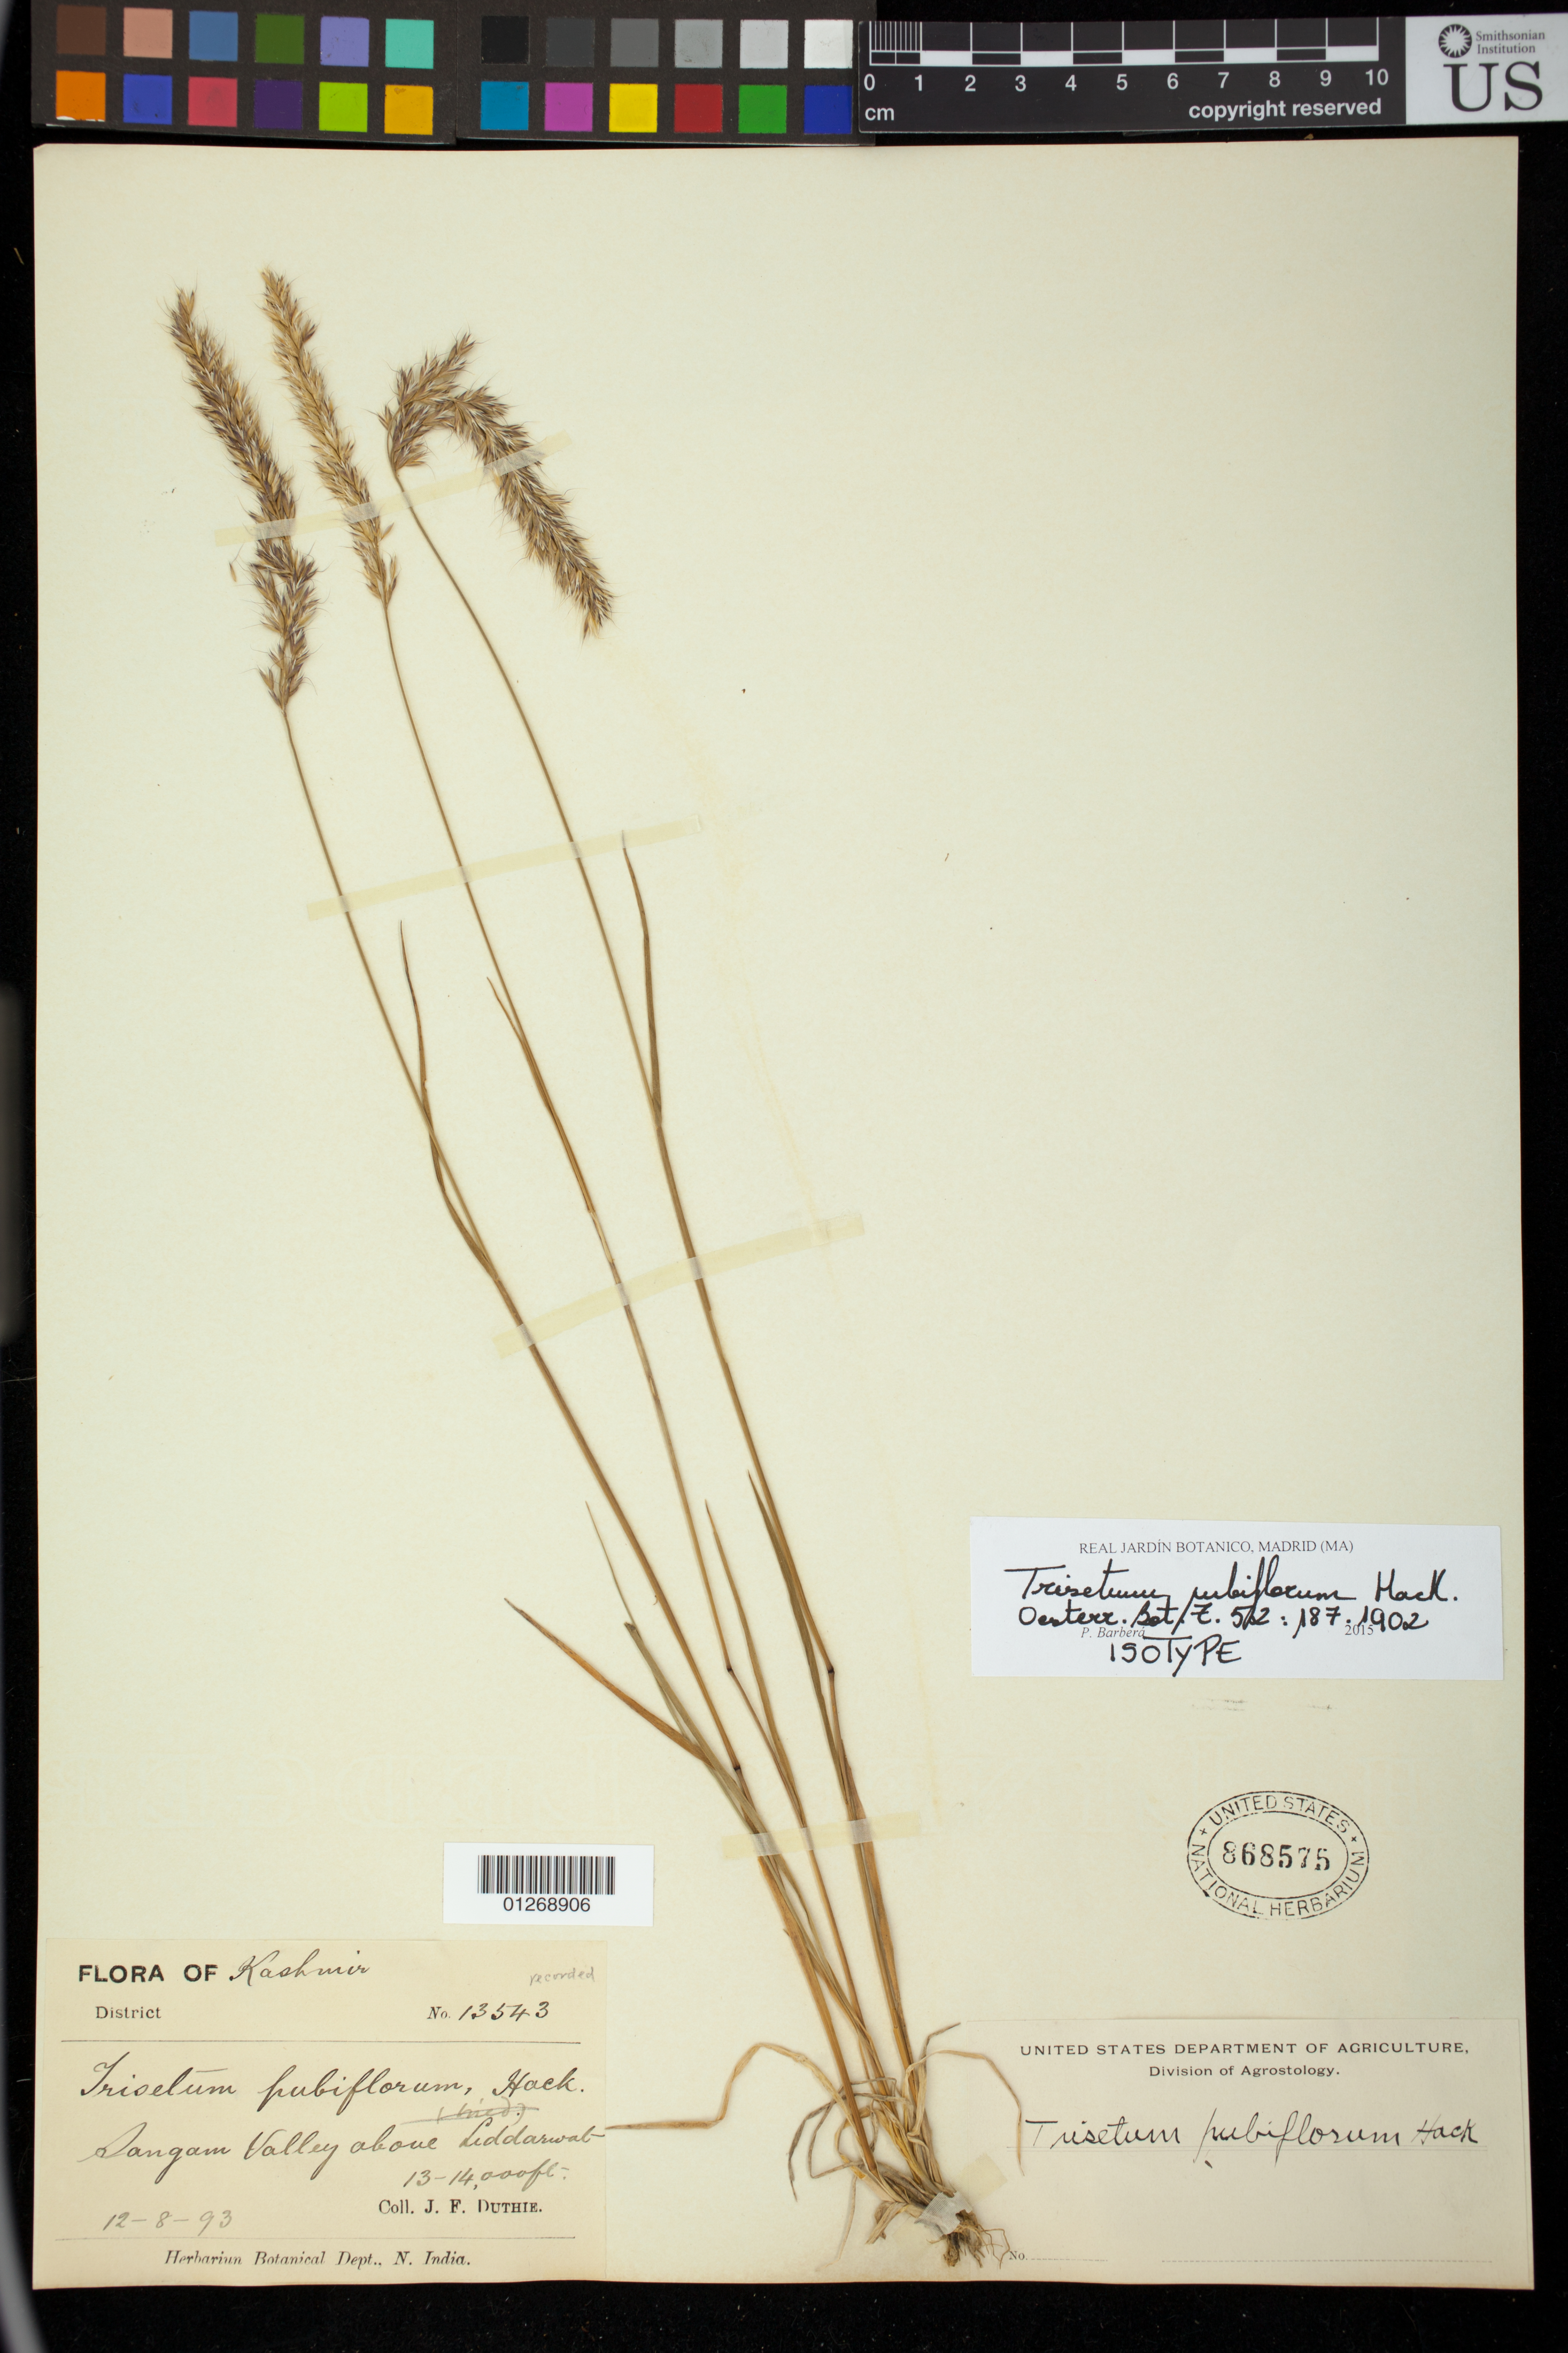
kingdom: Plantae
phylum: Tracheophyta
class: Liliopsida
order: Poales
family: Poaceae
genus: Trisetum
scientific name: Trisetum pubiflorum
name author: Hack.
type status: Isotype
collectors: J. F. Duthie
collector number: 13543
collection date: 1893-08-12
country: India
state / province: Ladakh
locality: Kashmir, Sangam Valley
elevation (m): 3962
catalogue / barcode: US 868575